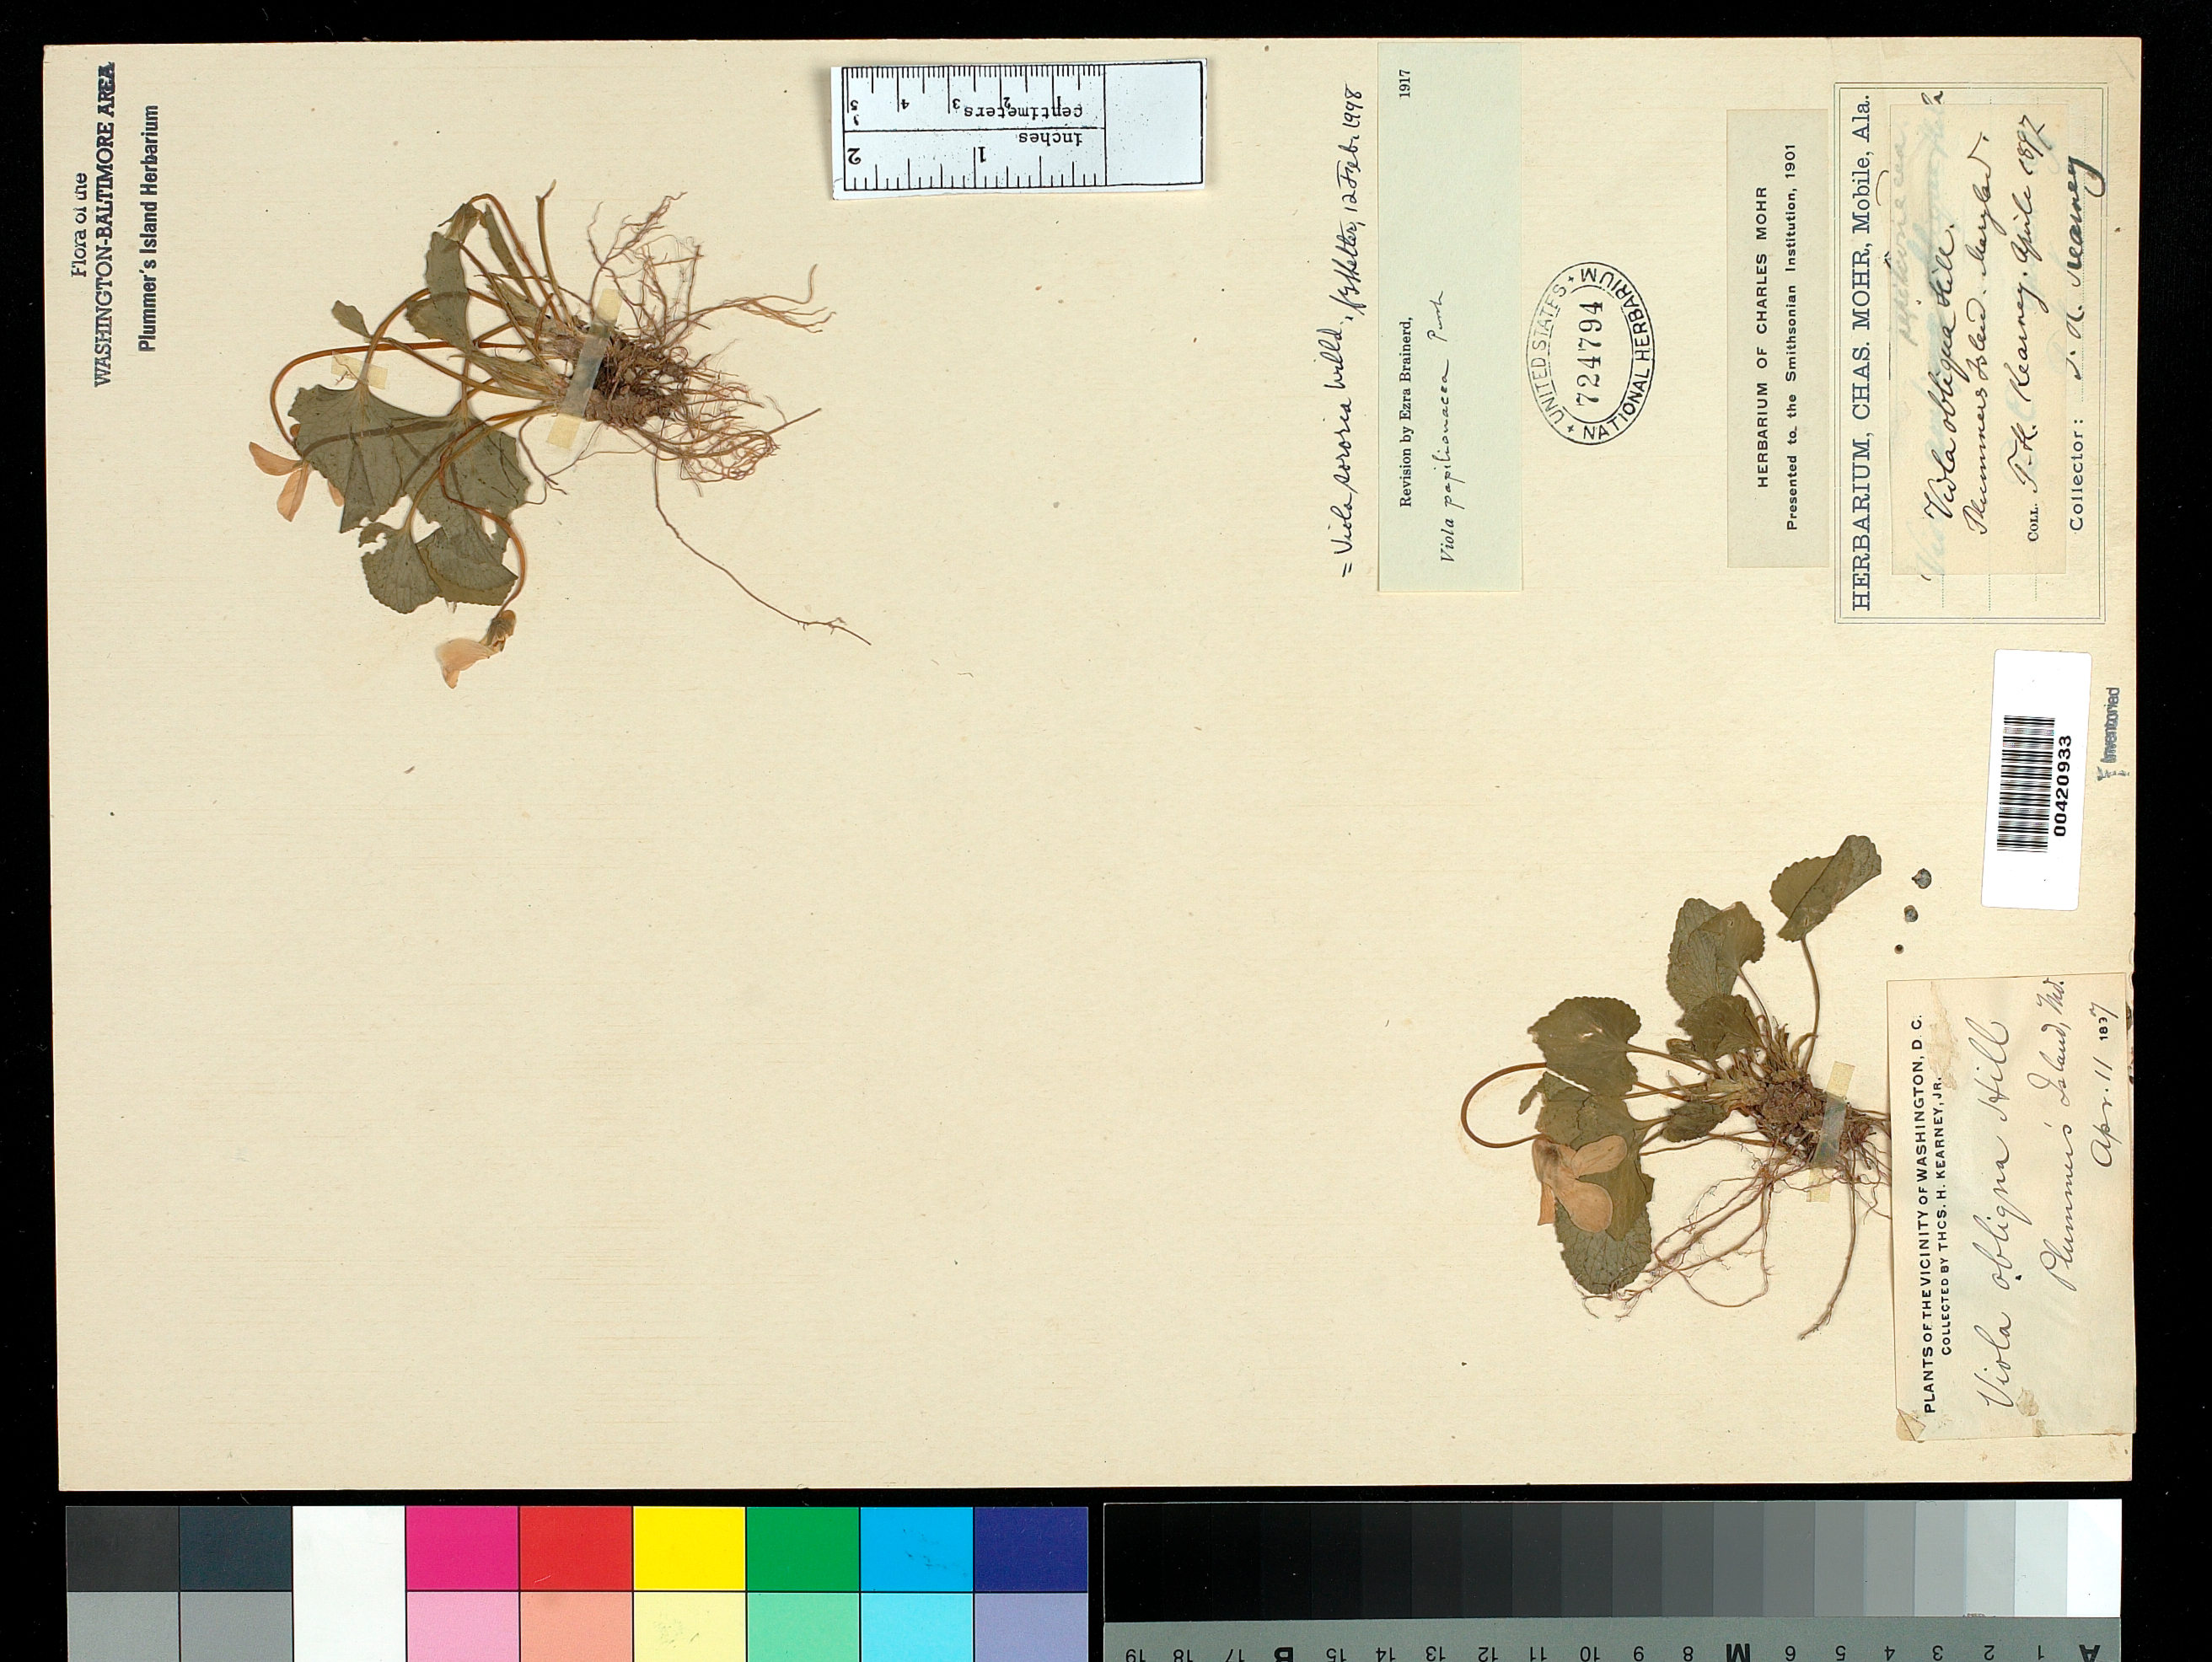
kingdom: Plantae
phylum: Tracheophyta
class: Magnoliopsida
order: Malpighiales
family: Violaceae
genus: Viola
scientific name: Viola sororia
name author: Willd.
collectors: T. H. Kearney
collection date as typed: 11 Apr 1897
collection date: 1897-04-11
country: United States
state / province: Maryland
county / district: Montgomery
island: Plummers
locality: Plummer's Island Plummers Island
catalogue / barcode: US 724794